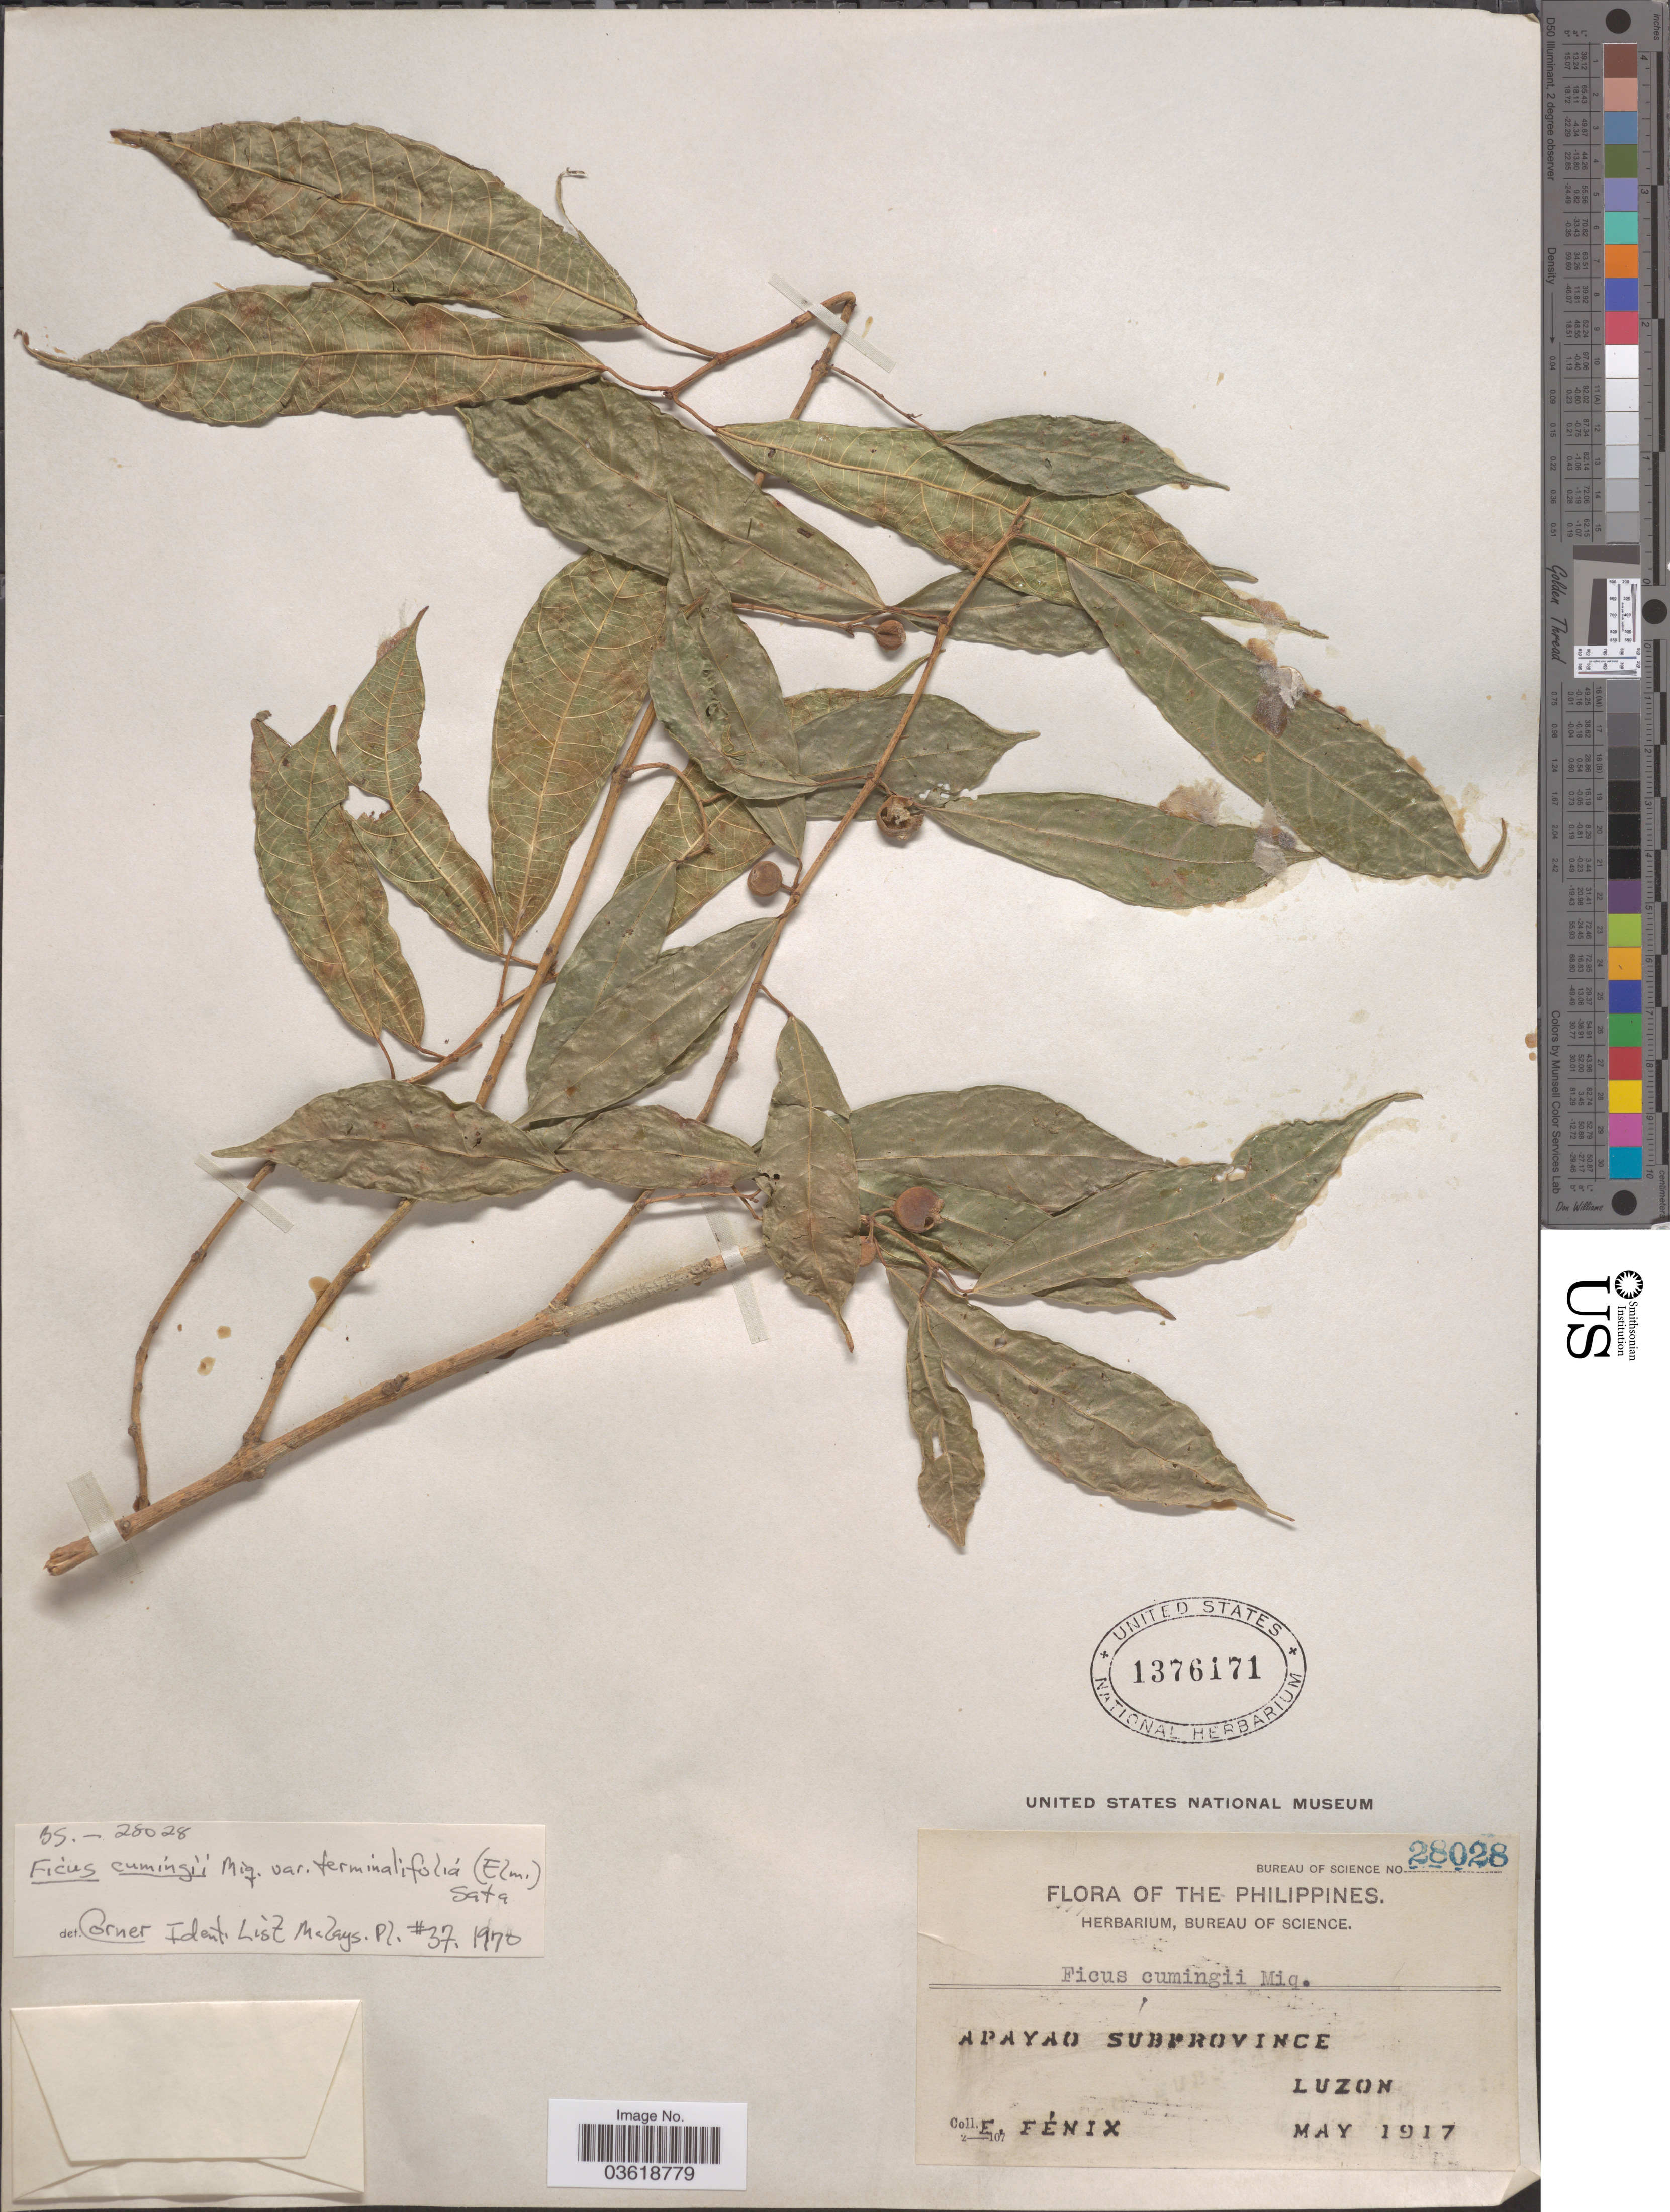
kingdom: Plantae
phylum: Tracheophyta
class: Magnoliopsida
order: Rosales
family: Moraceae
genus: Ficus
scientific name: Ficus cumingii var. terminalifolia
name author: (Elmer) Sata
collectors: E. Fénix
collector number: Bureau of Science 28028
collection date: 1917-05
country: Philippines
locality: Apayao Subprovince. Luzon.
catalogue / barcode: US 1376171